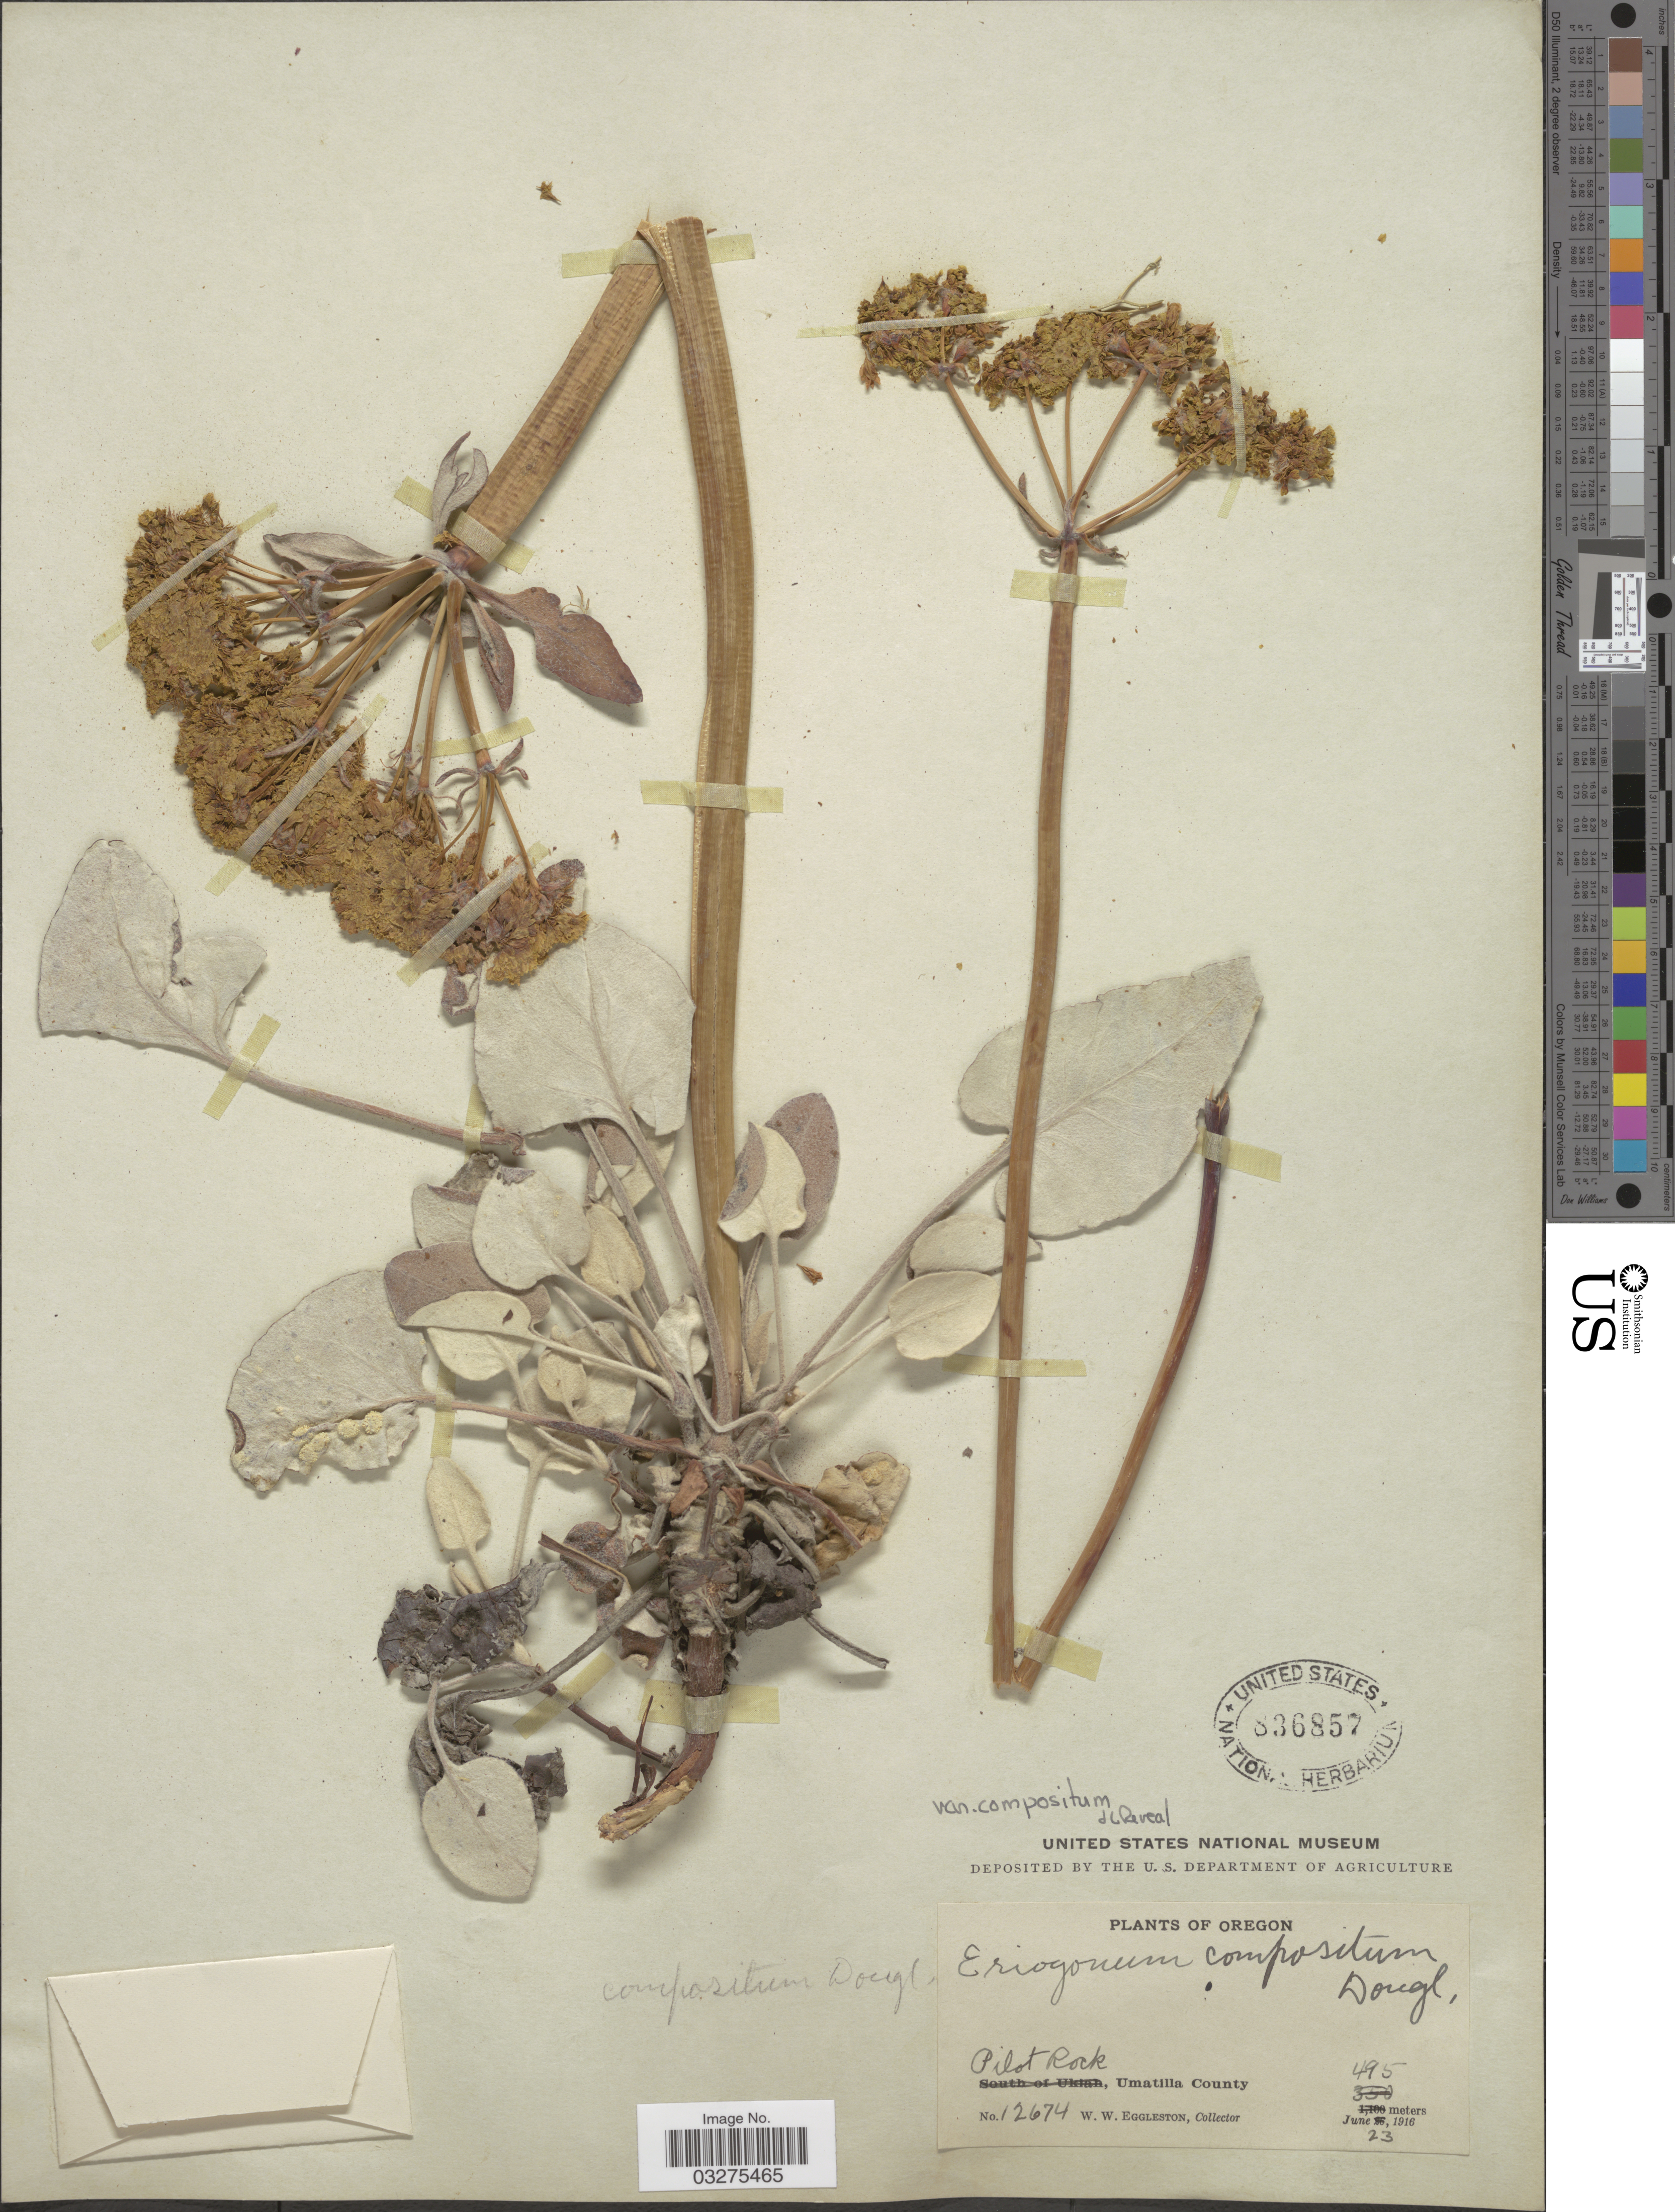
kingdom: Plantae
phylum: Tracheophyta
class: Magnoliopsida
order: Caryophyllales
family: Polygonaceae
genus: Eriogonum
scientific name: Eriogonum compositum var. compositum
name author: Douglas ex Benth.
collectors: W. W. Eggleston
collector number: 12674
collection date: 1916-06-23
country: United States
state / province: Oregon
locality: Pilot Rock, Umatilla County.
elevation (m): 495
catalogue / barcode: US 836857